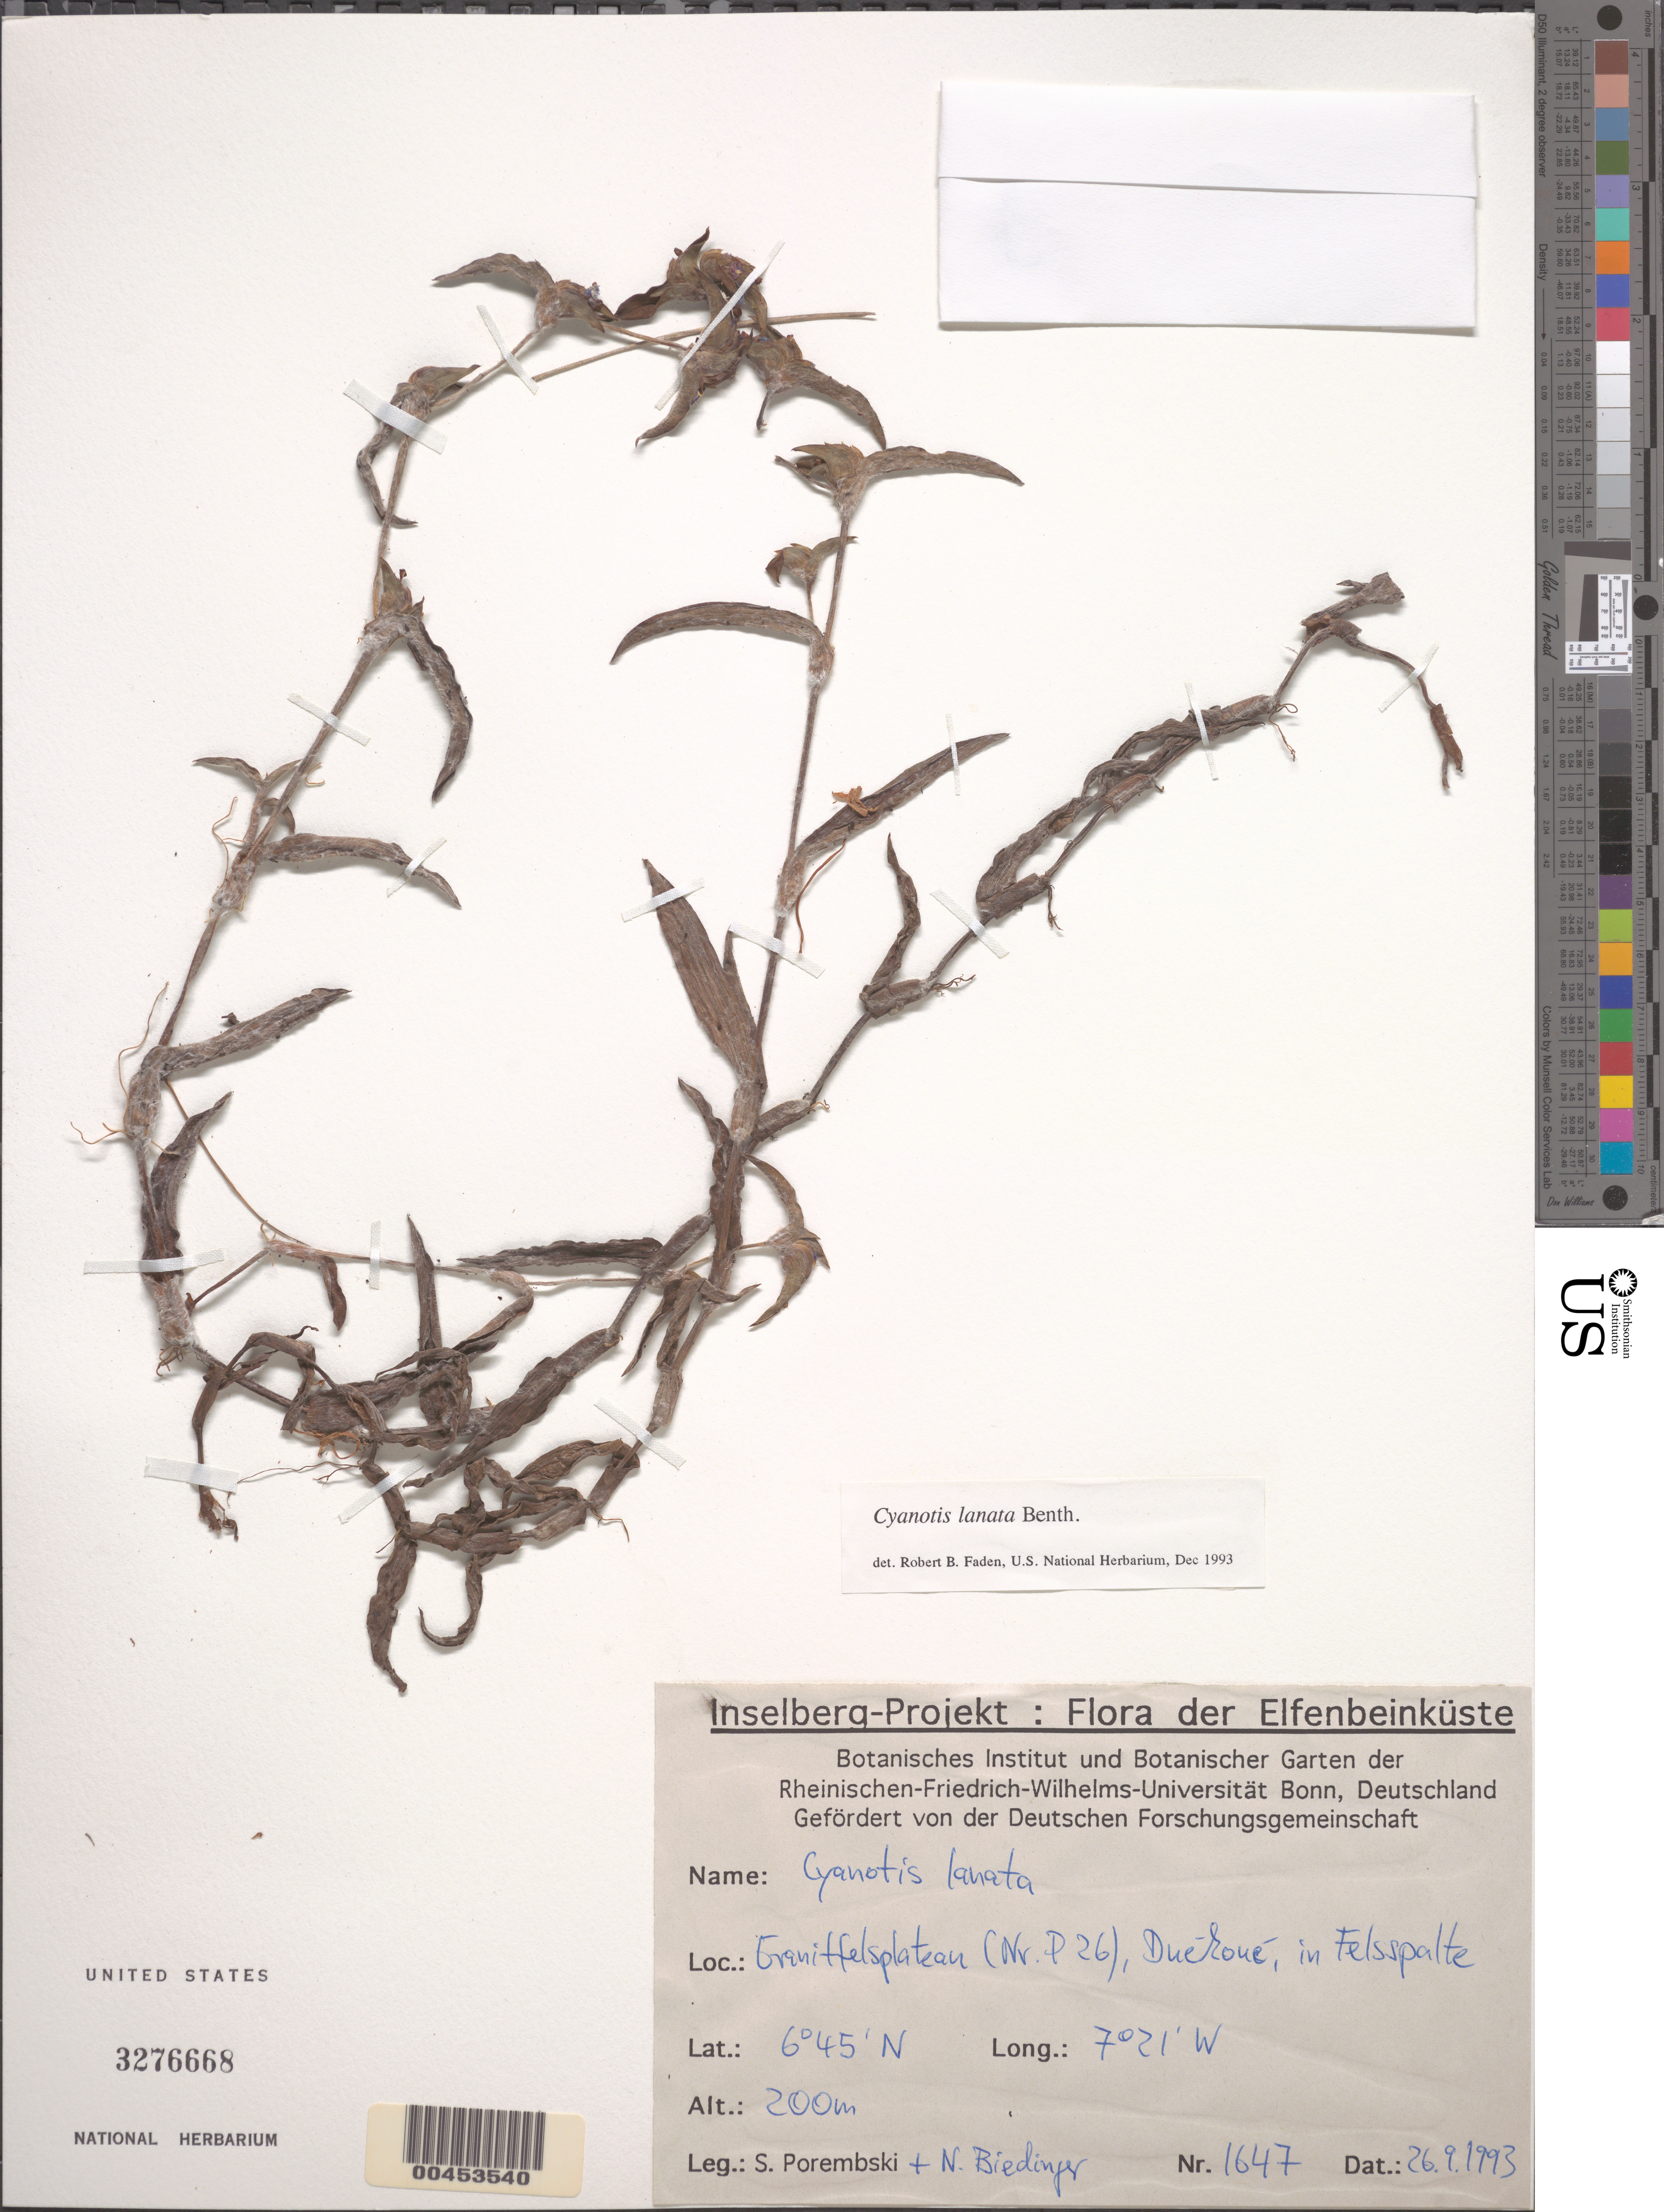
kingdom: Plantae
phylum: Tracheophyta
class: Liliopsida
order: Commelinales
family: Commelinaceae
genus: Cyanotis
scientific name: Cyanotis lanata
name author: Benth.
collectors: S. Porembski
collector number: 1647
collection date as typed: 26 Sep 1993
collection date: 1993-09-26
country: Ivory Coast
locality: (nr. p26), Duekoue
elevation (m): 200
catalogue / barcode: US 3276668